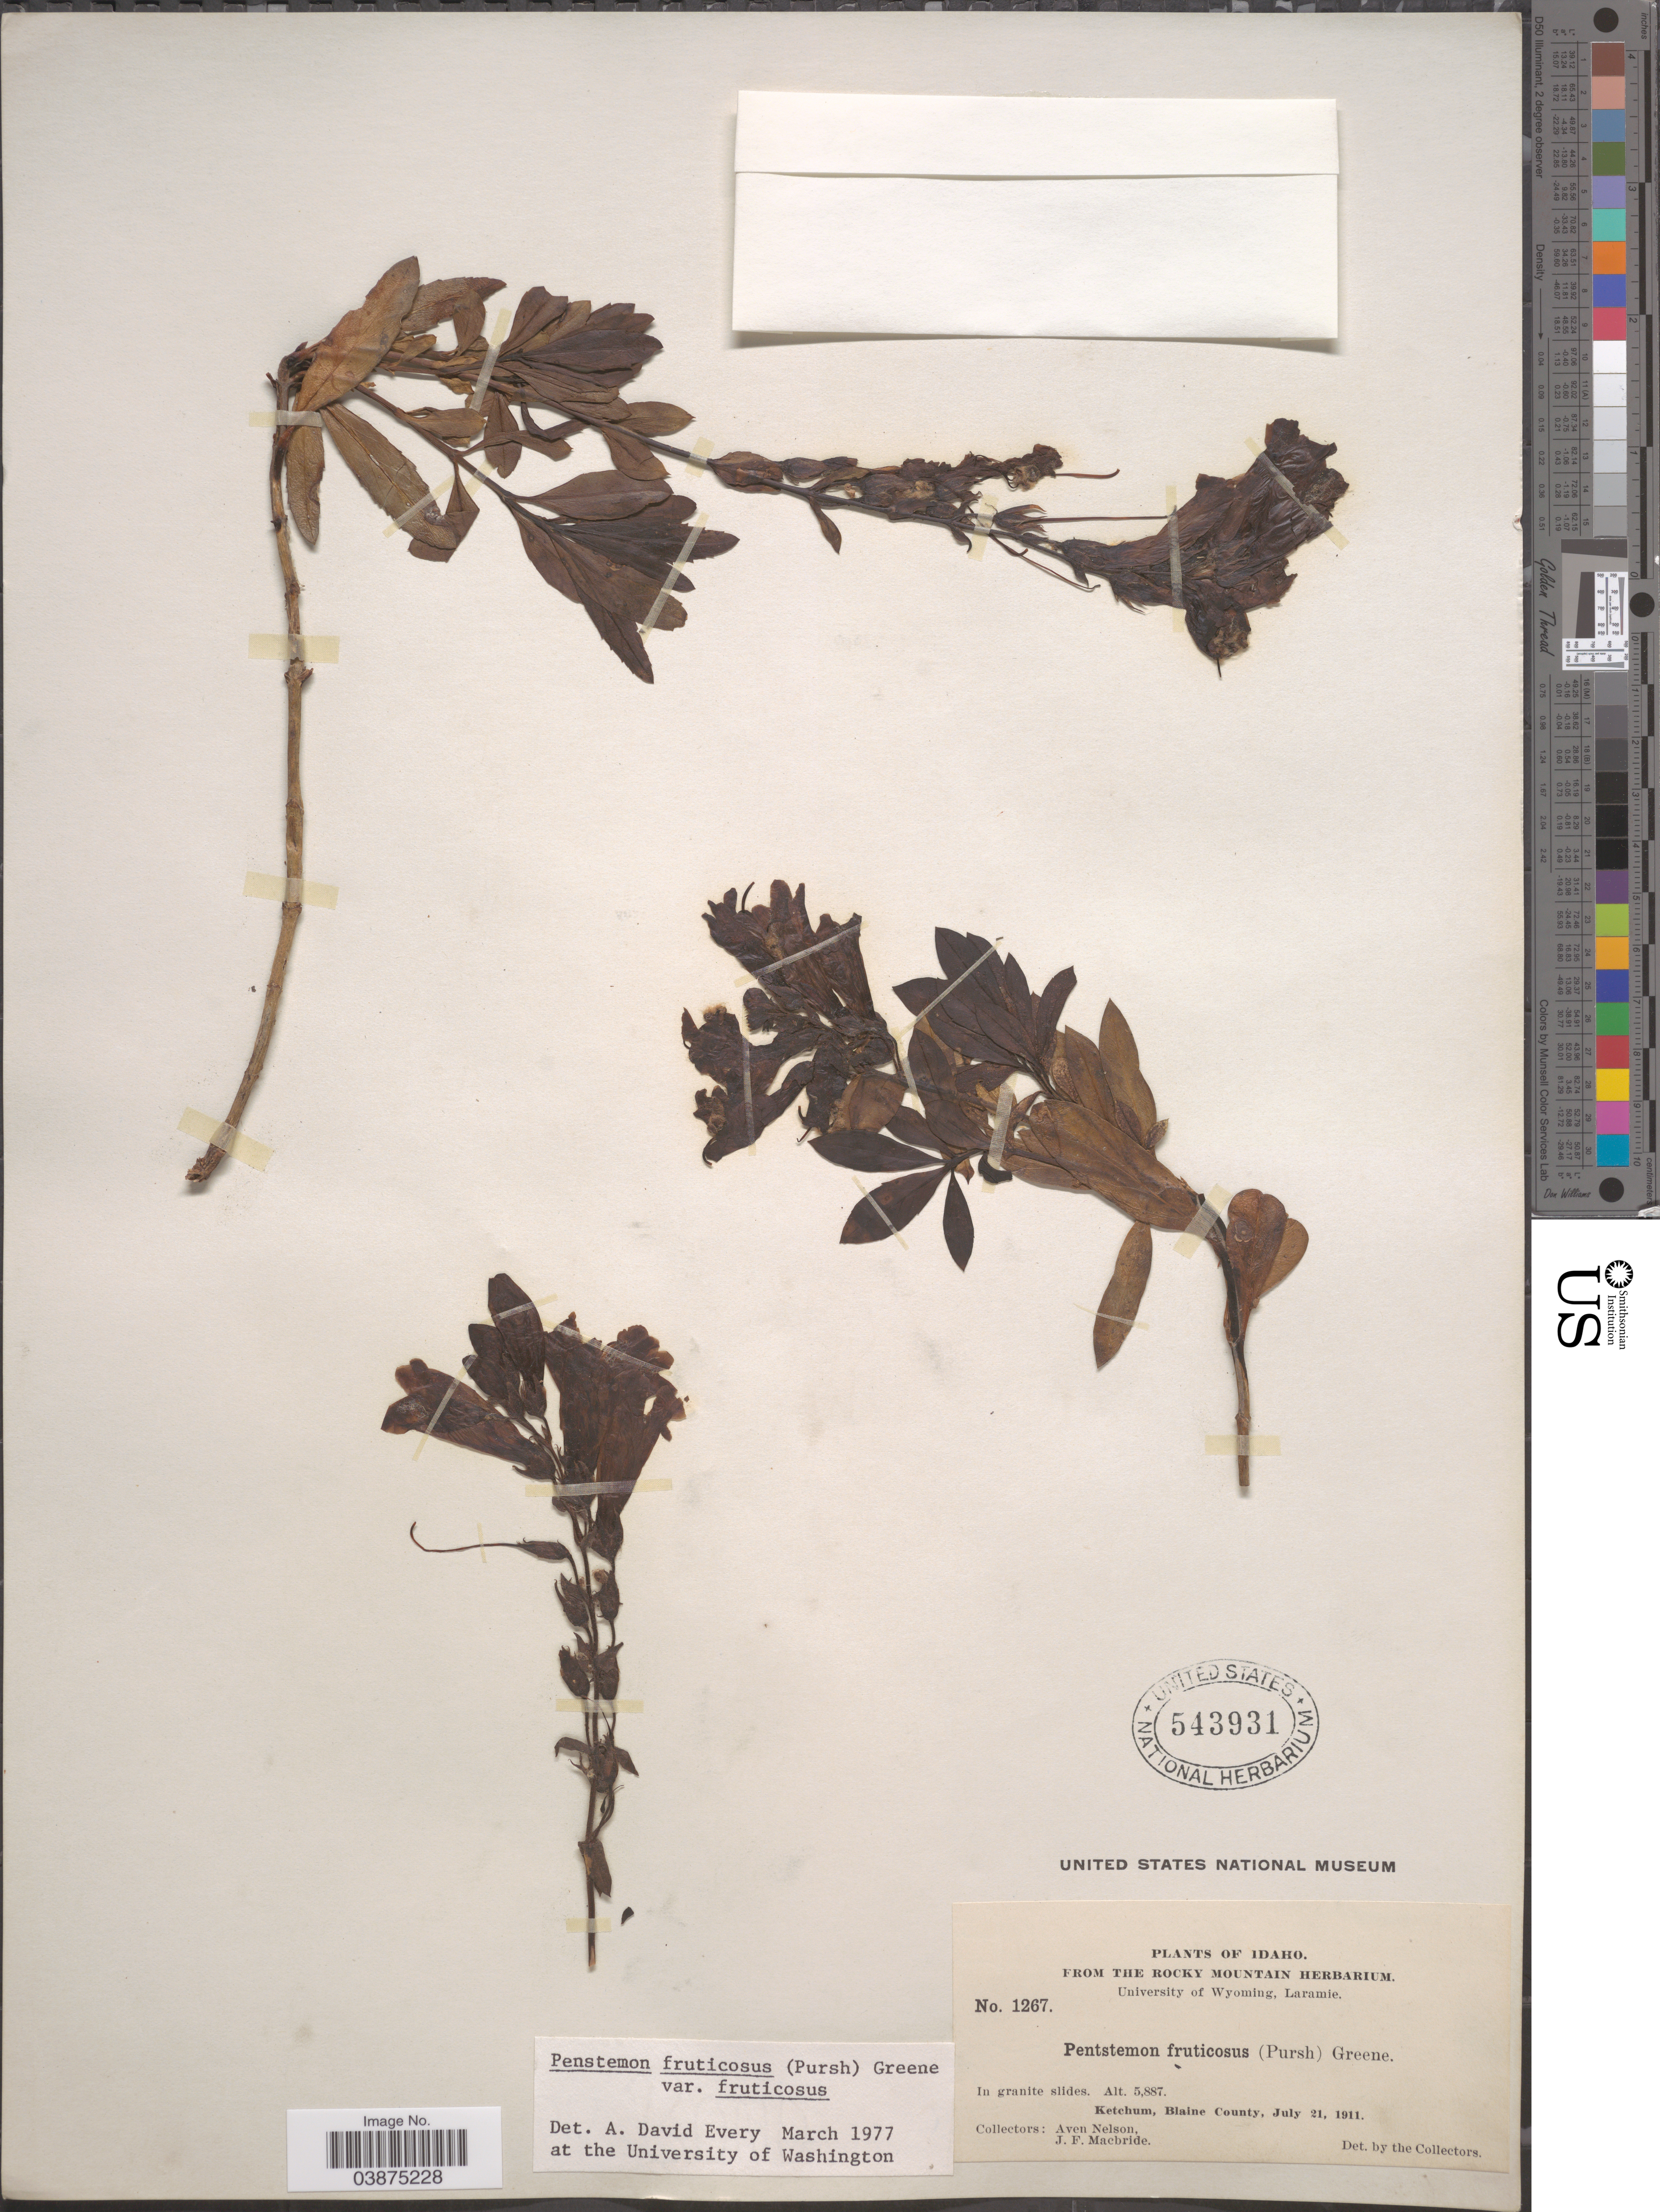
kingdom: Plantae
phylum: Tracheophyta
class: Magnoliopsida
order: Lamiales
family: Plantaginaceae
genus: Penstemon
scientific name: Penstemon fruticosus var. fruticosus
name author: (Pursh) Greene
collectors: A. Nelson & J. F. Macbride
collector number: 1267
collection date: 1911-07-21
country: United States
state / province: Idaho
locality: Ketchum, Blaine County.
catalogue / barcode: US 543931